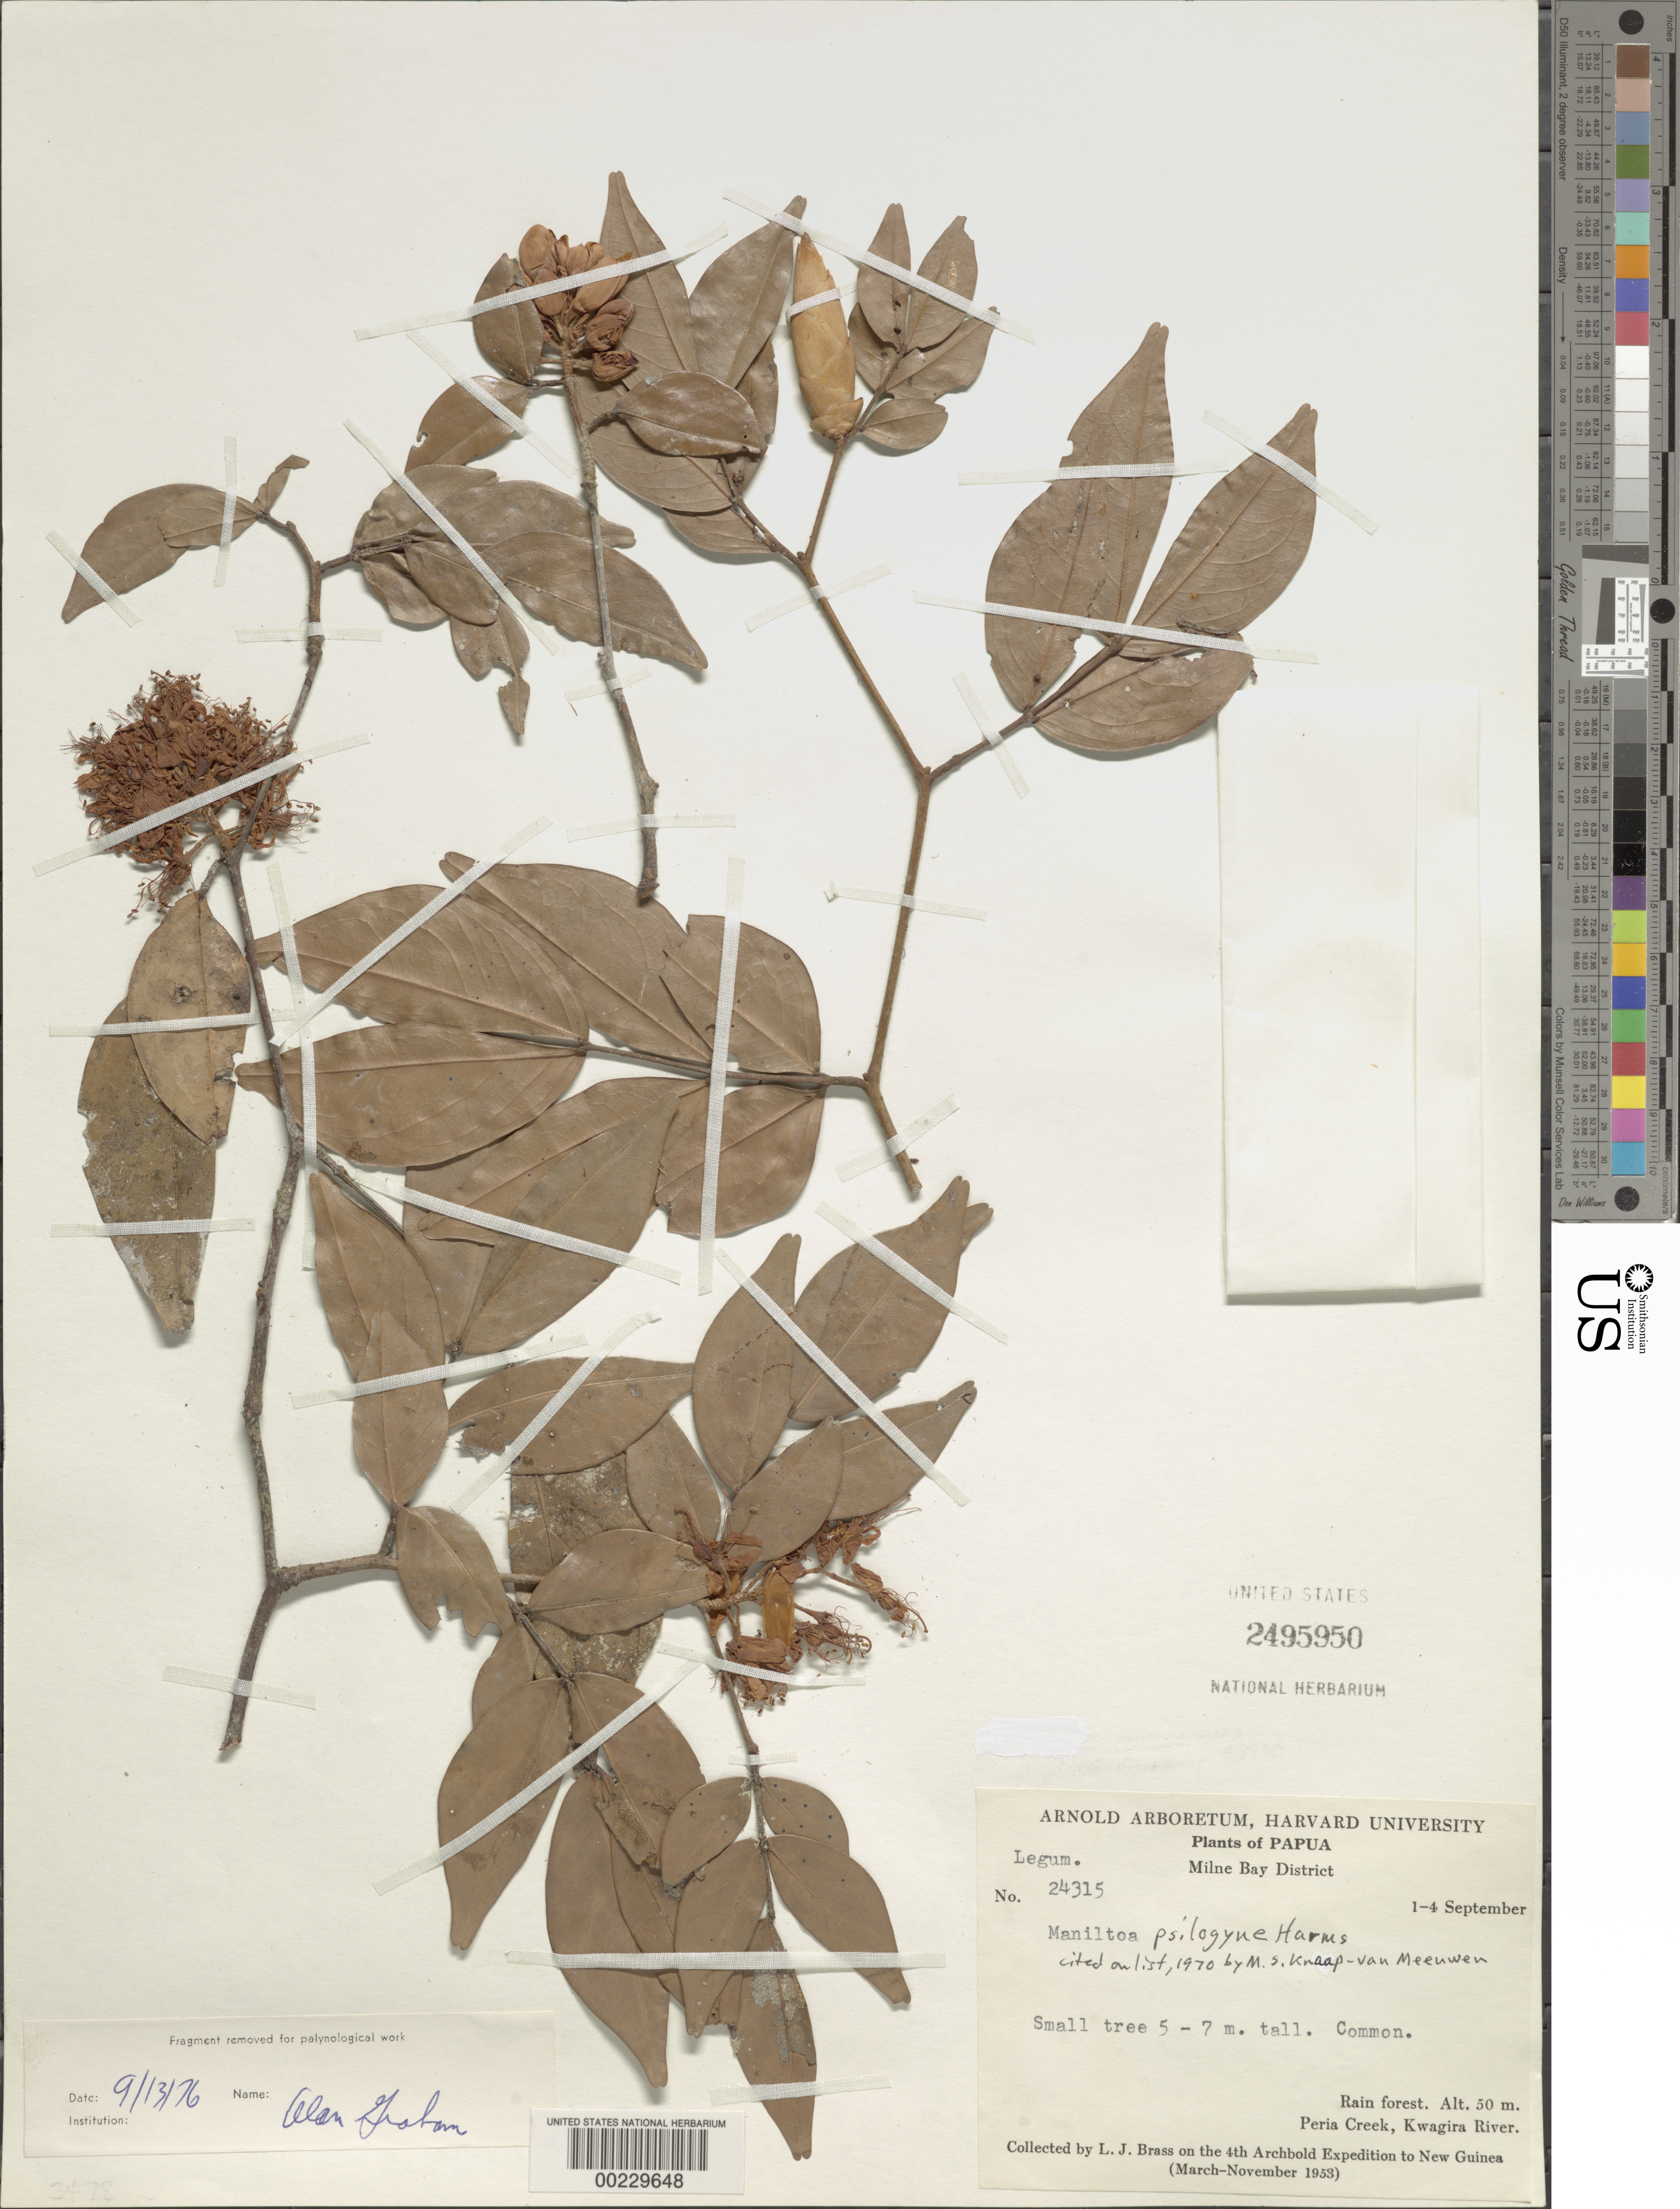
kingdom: Plantae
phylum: Tracheophyta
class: Magnoliopsida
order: Fabales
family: Fabaceae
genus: Maniltoa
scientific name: Maniltoa psilogyne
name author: Harms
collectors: L. J. Brass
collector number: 24315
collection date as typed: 01 Sep 1953 to 04 Sep 1953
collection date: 1953-09-01/1953-09-04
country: Papua New Guinea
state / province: Milne Bay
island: New Guinea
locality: Peria creek, kwagira river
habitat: Rain forest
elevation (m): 50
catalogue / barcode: US 2495950